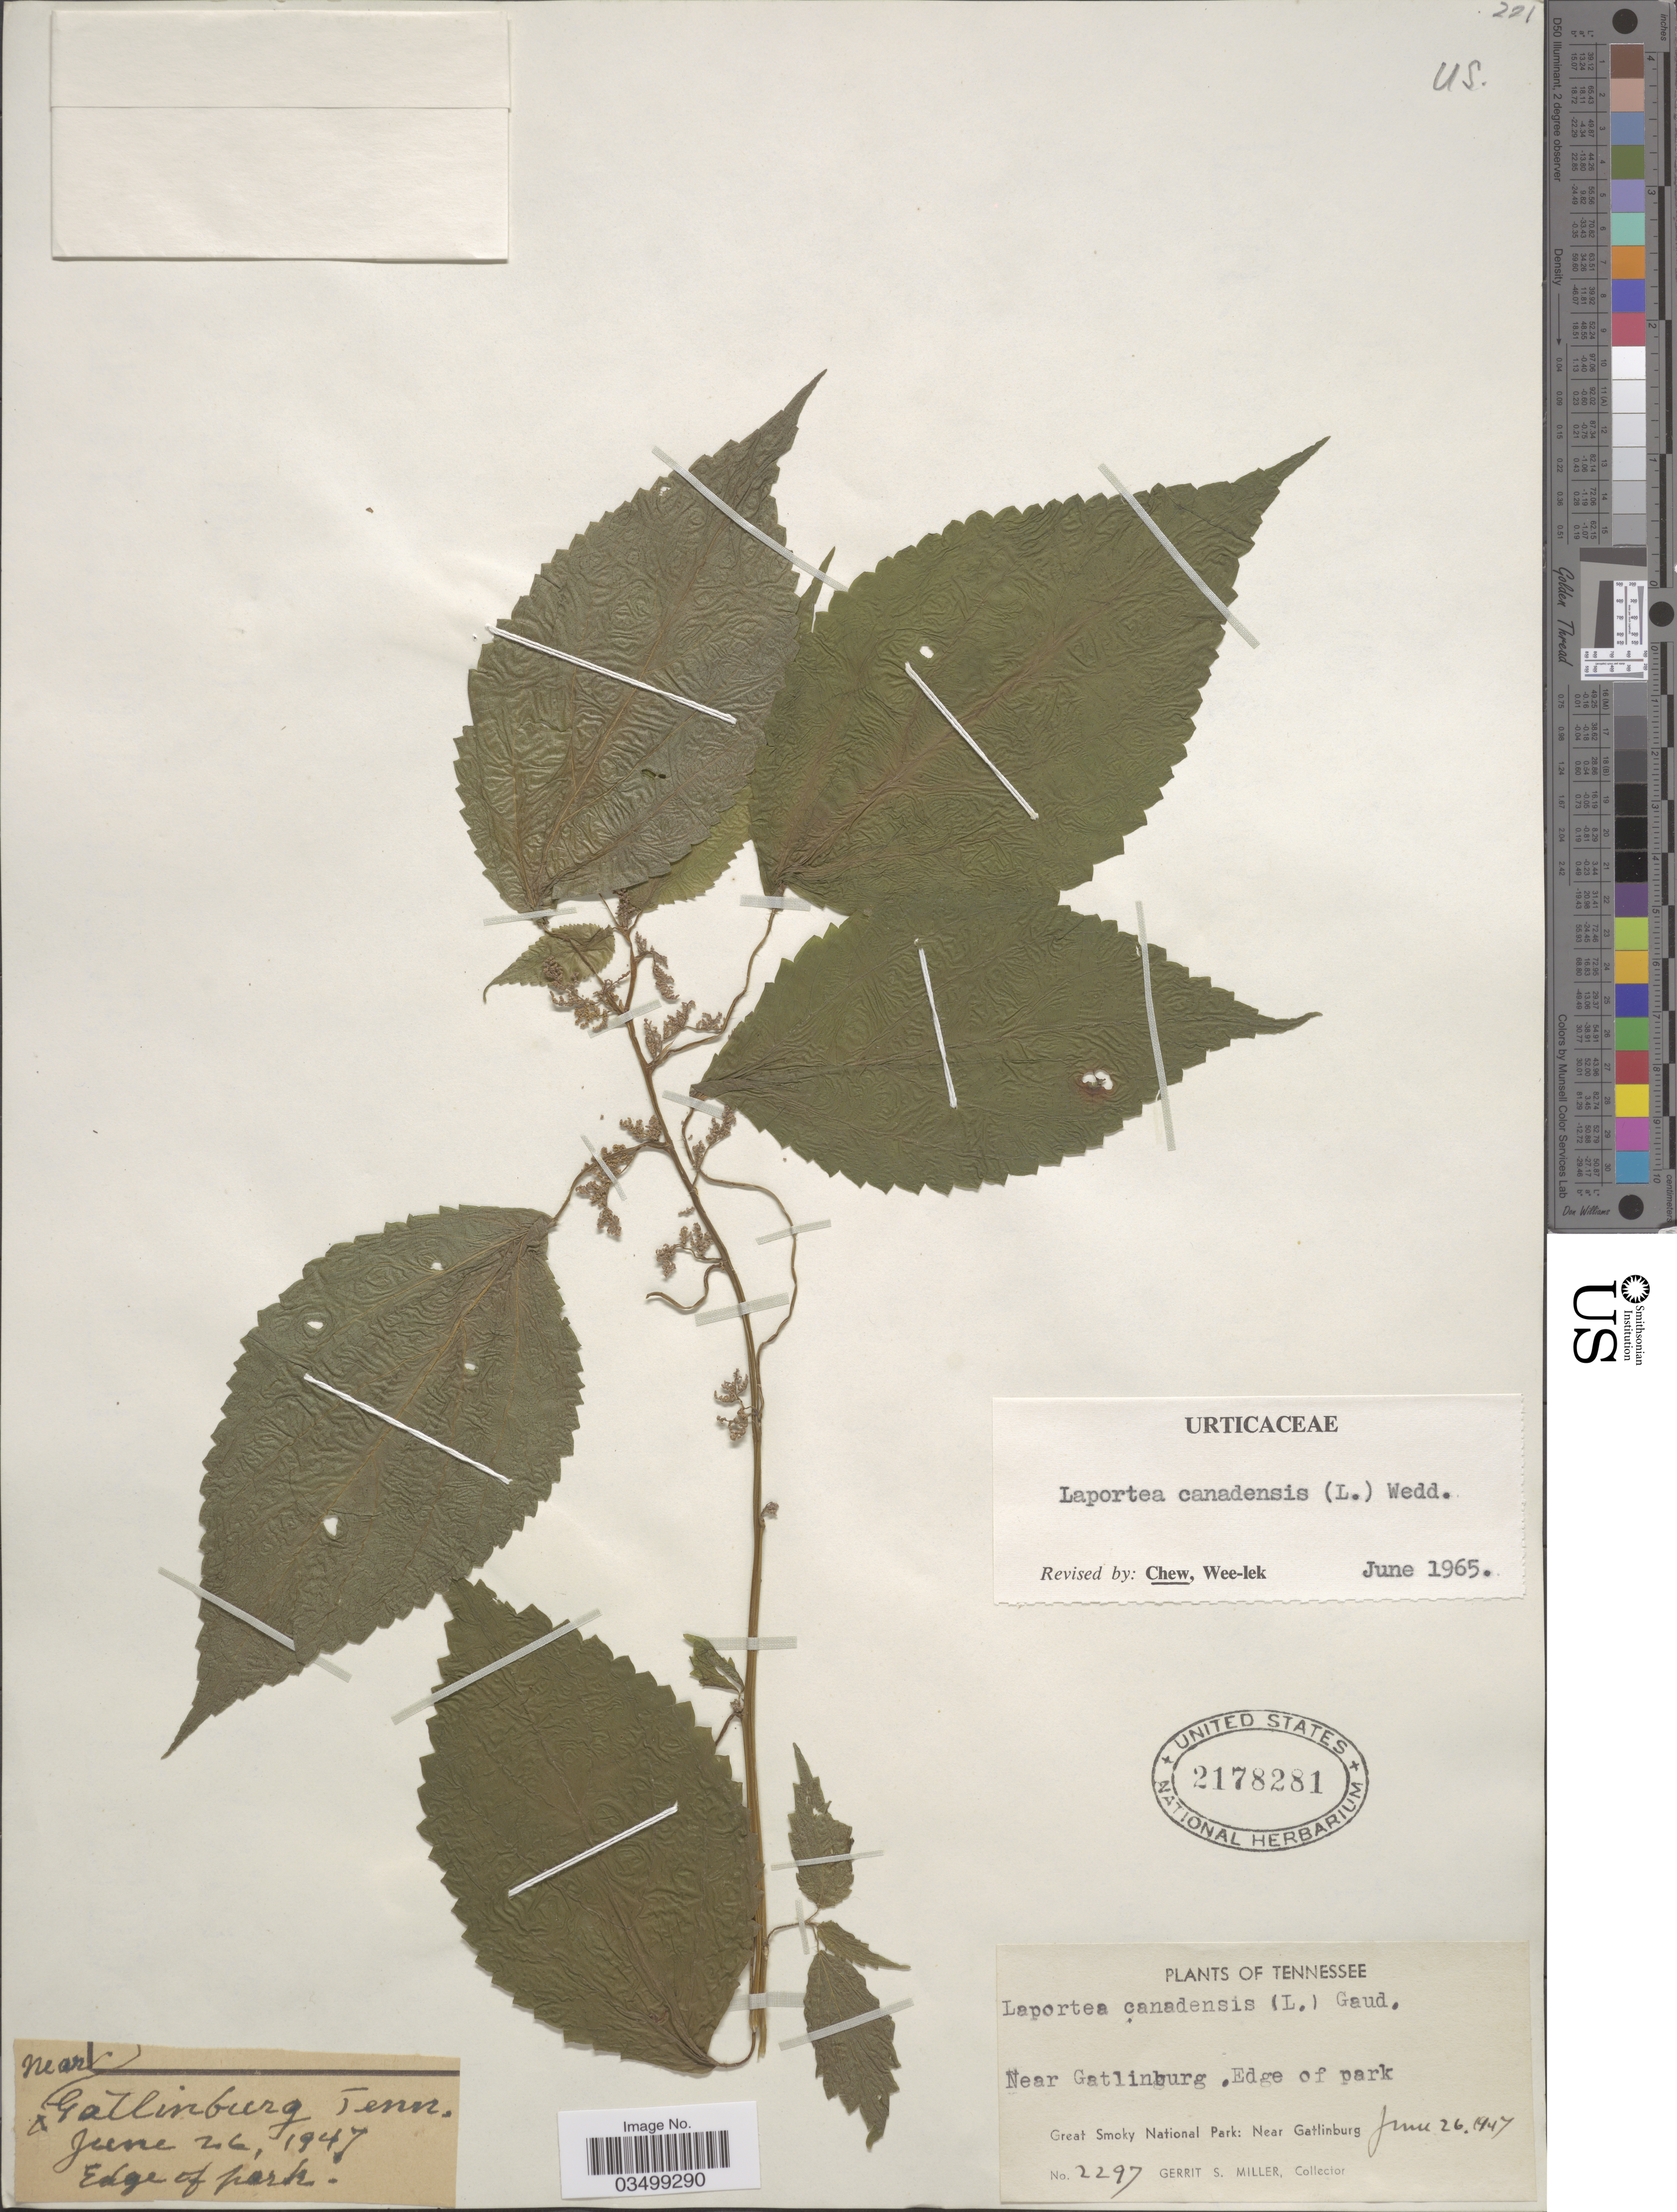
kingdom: Plantae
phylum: Tracheophyta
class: Magnoliopsida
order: Rosales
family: Urticaceae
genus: Laportea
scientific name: Laportea canadensis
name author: (L.) Wedd.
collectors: G. S. Miller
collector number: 2297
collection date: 1947-06-26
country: United States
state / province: Tennessee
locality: Near Gatlinburg, Edge of park. Great Smoky National Park: Near Gatlinburg.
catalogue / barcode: US 2178281